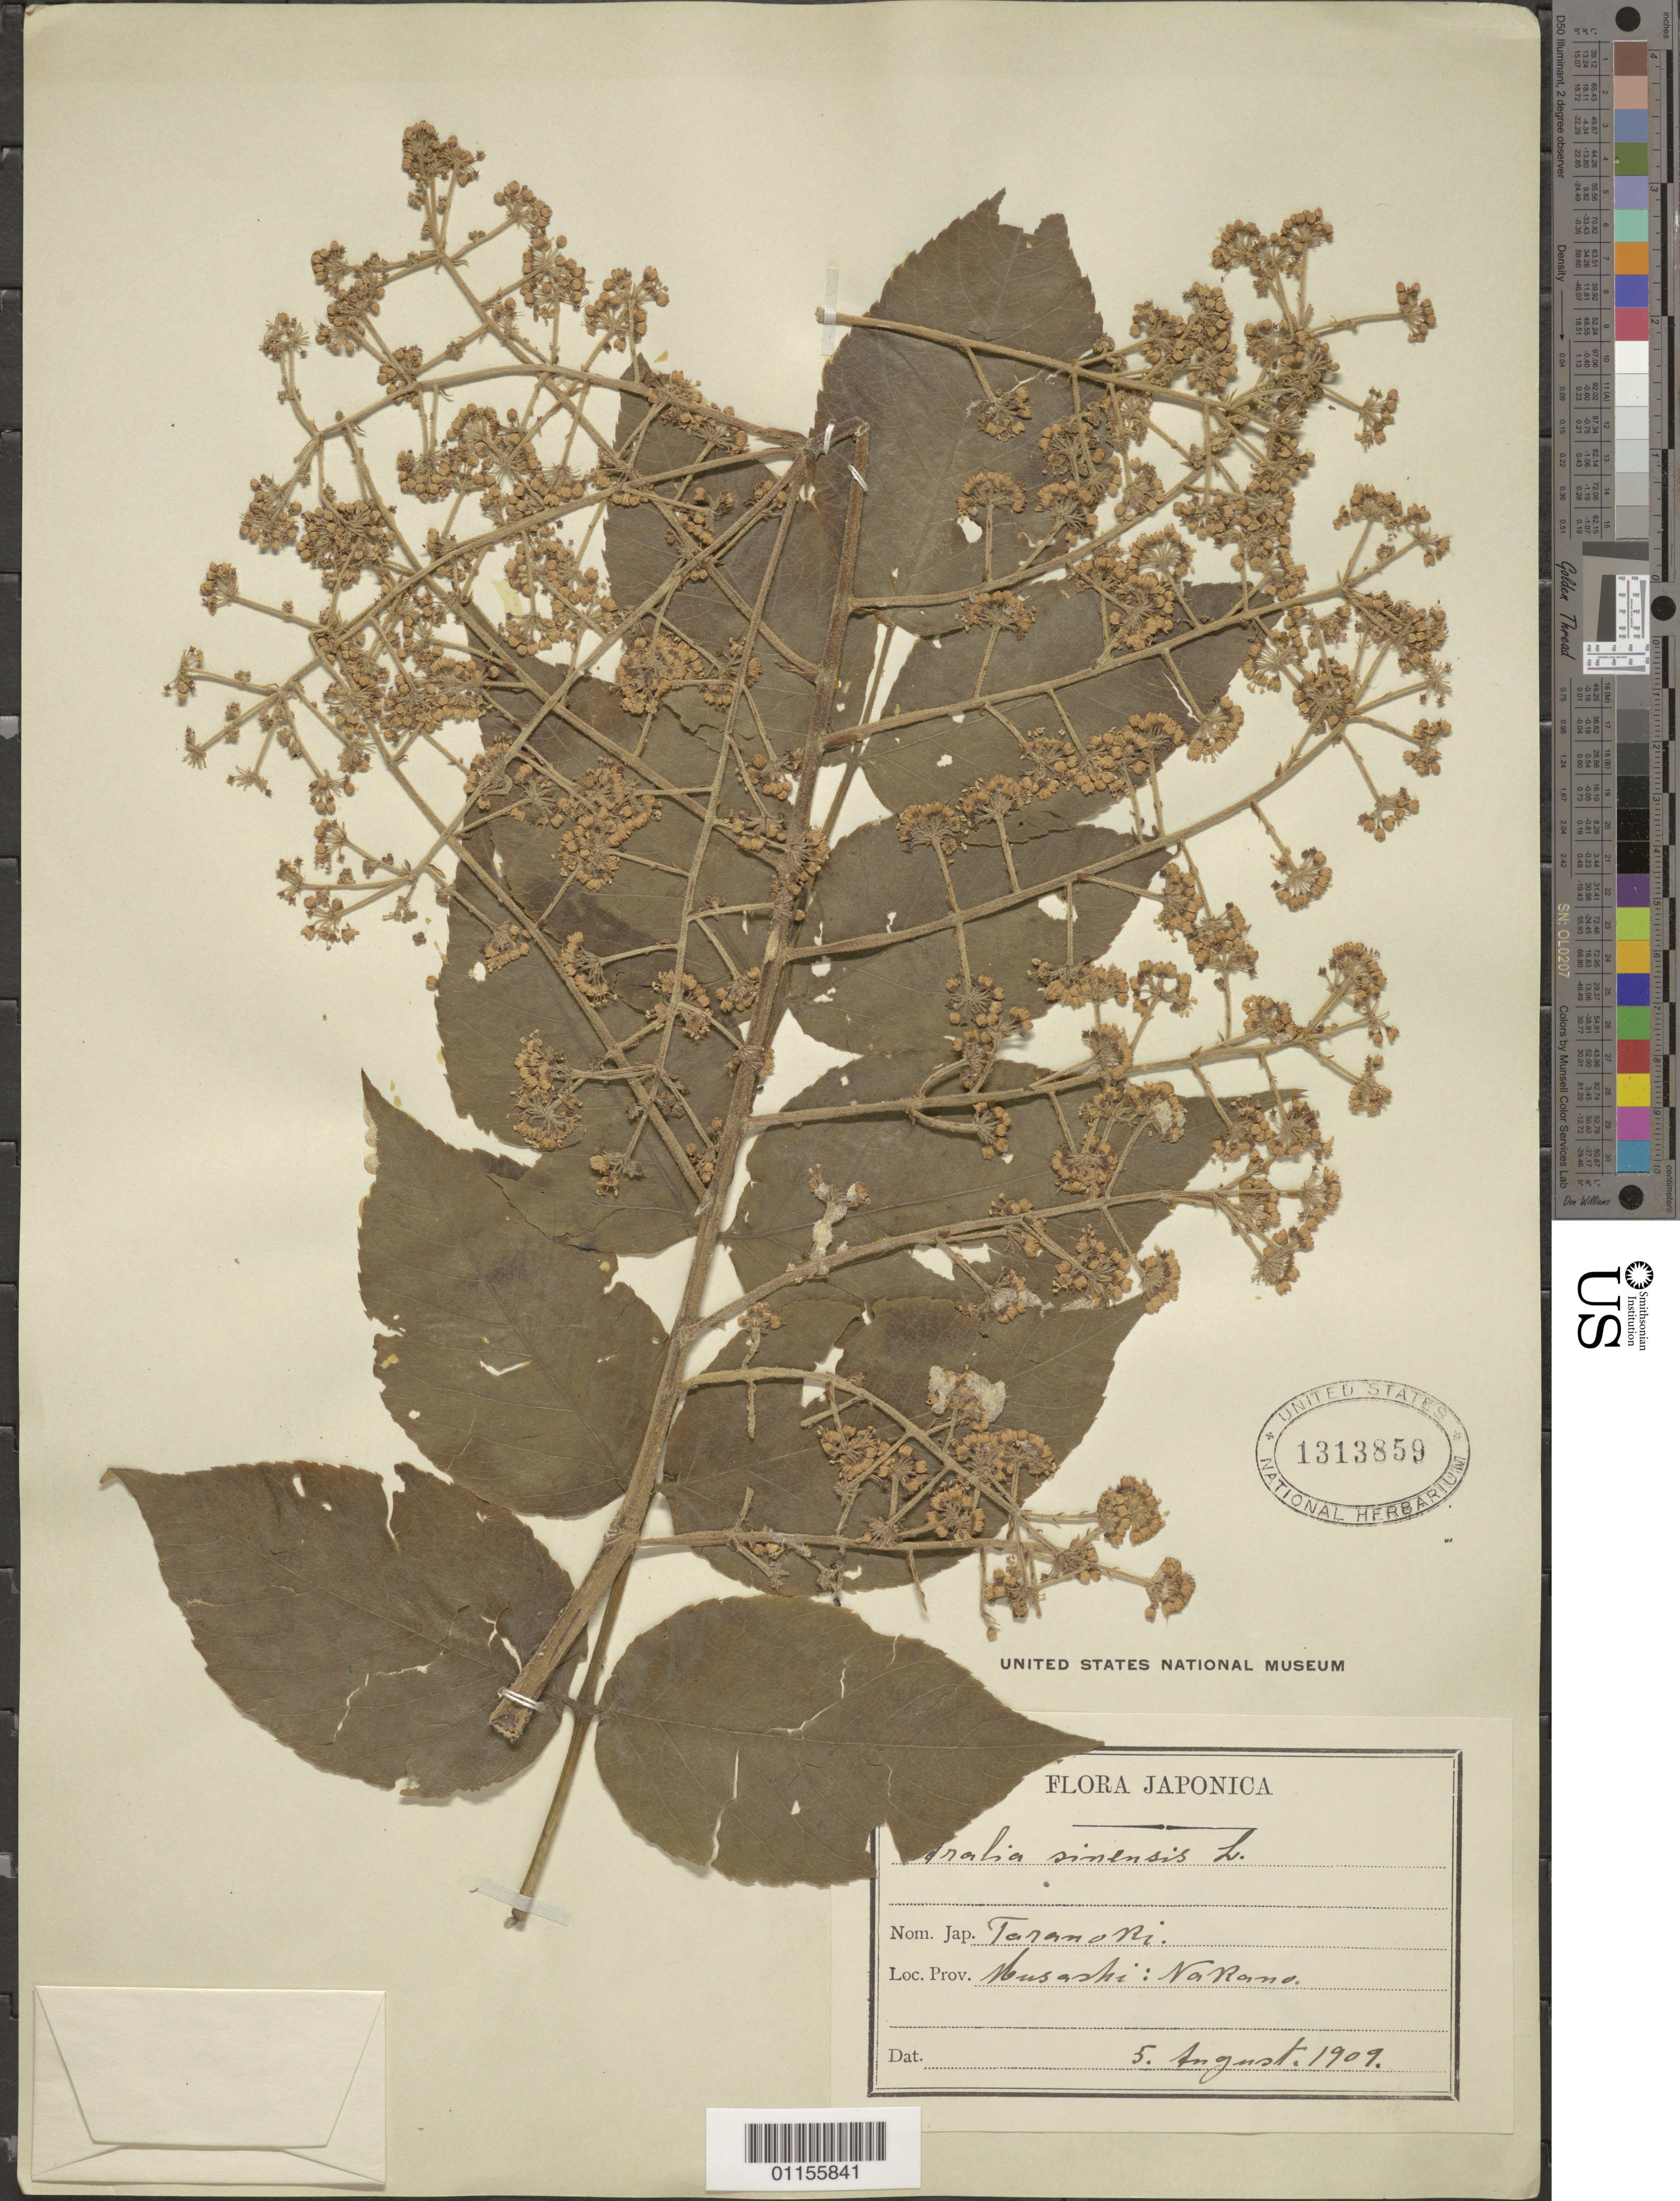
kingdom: Plantae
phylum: Tracheophyta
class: Magnoliopsida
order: Apiales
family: Araliaceae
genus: Aralia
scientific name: Aralia chinensis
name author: L.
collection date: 1909-08-05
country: Japan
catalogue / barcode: US 1313859